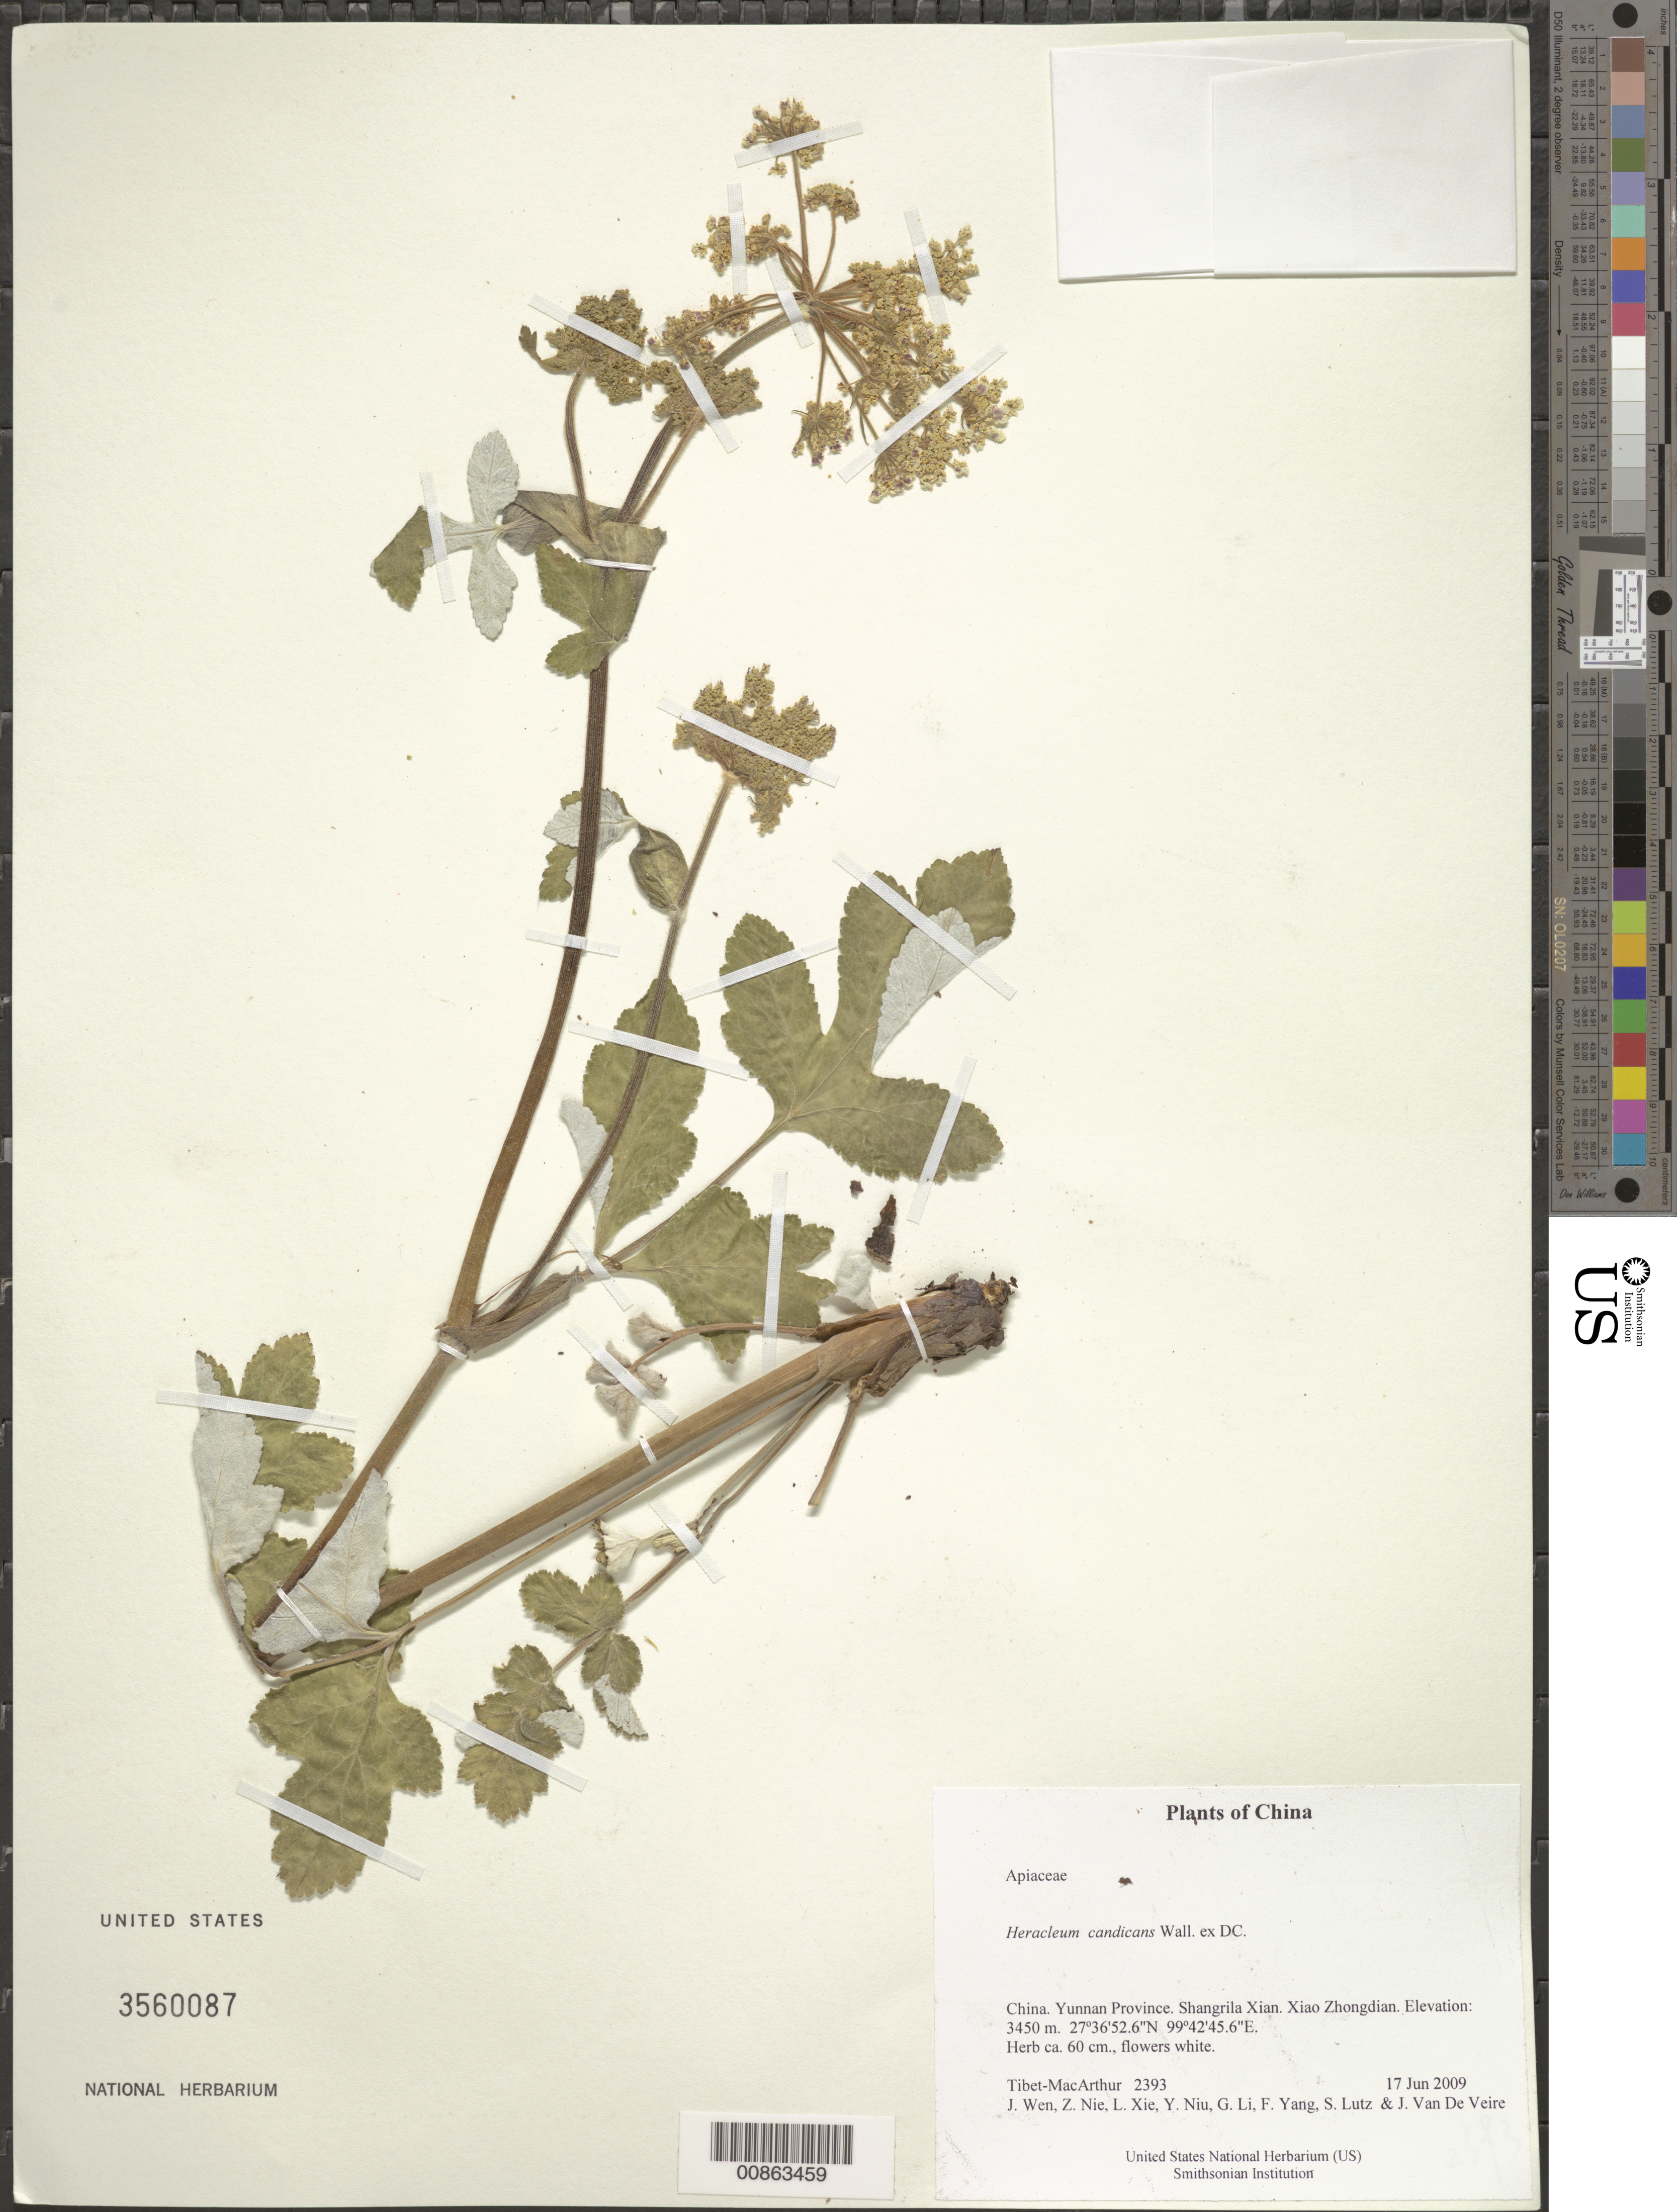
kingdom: Plantae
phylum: Tracheophyta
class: Magnoliopsida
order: Apiales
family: Apiaceae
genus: Heracleum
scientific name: Heracleum candicans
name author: Wall. ex DC.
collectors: Tibet-MacArthur, J. Wen, Z. Nie, L. Xie, Y. Niu, G. Li, F. Yang, S. Lutz & J. Van De Veire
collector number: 2393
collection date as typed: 17 Jun 2009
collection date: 2009-06-17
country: China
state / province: Yunnan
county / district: Shangrila Xian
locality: Xiao Zhongdian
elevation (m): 3450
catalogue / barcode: US 3560087